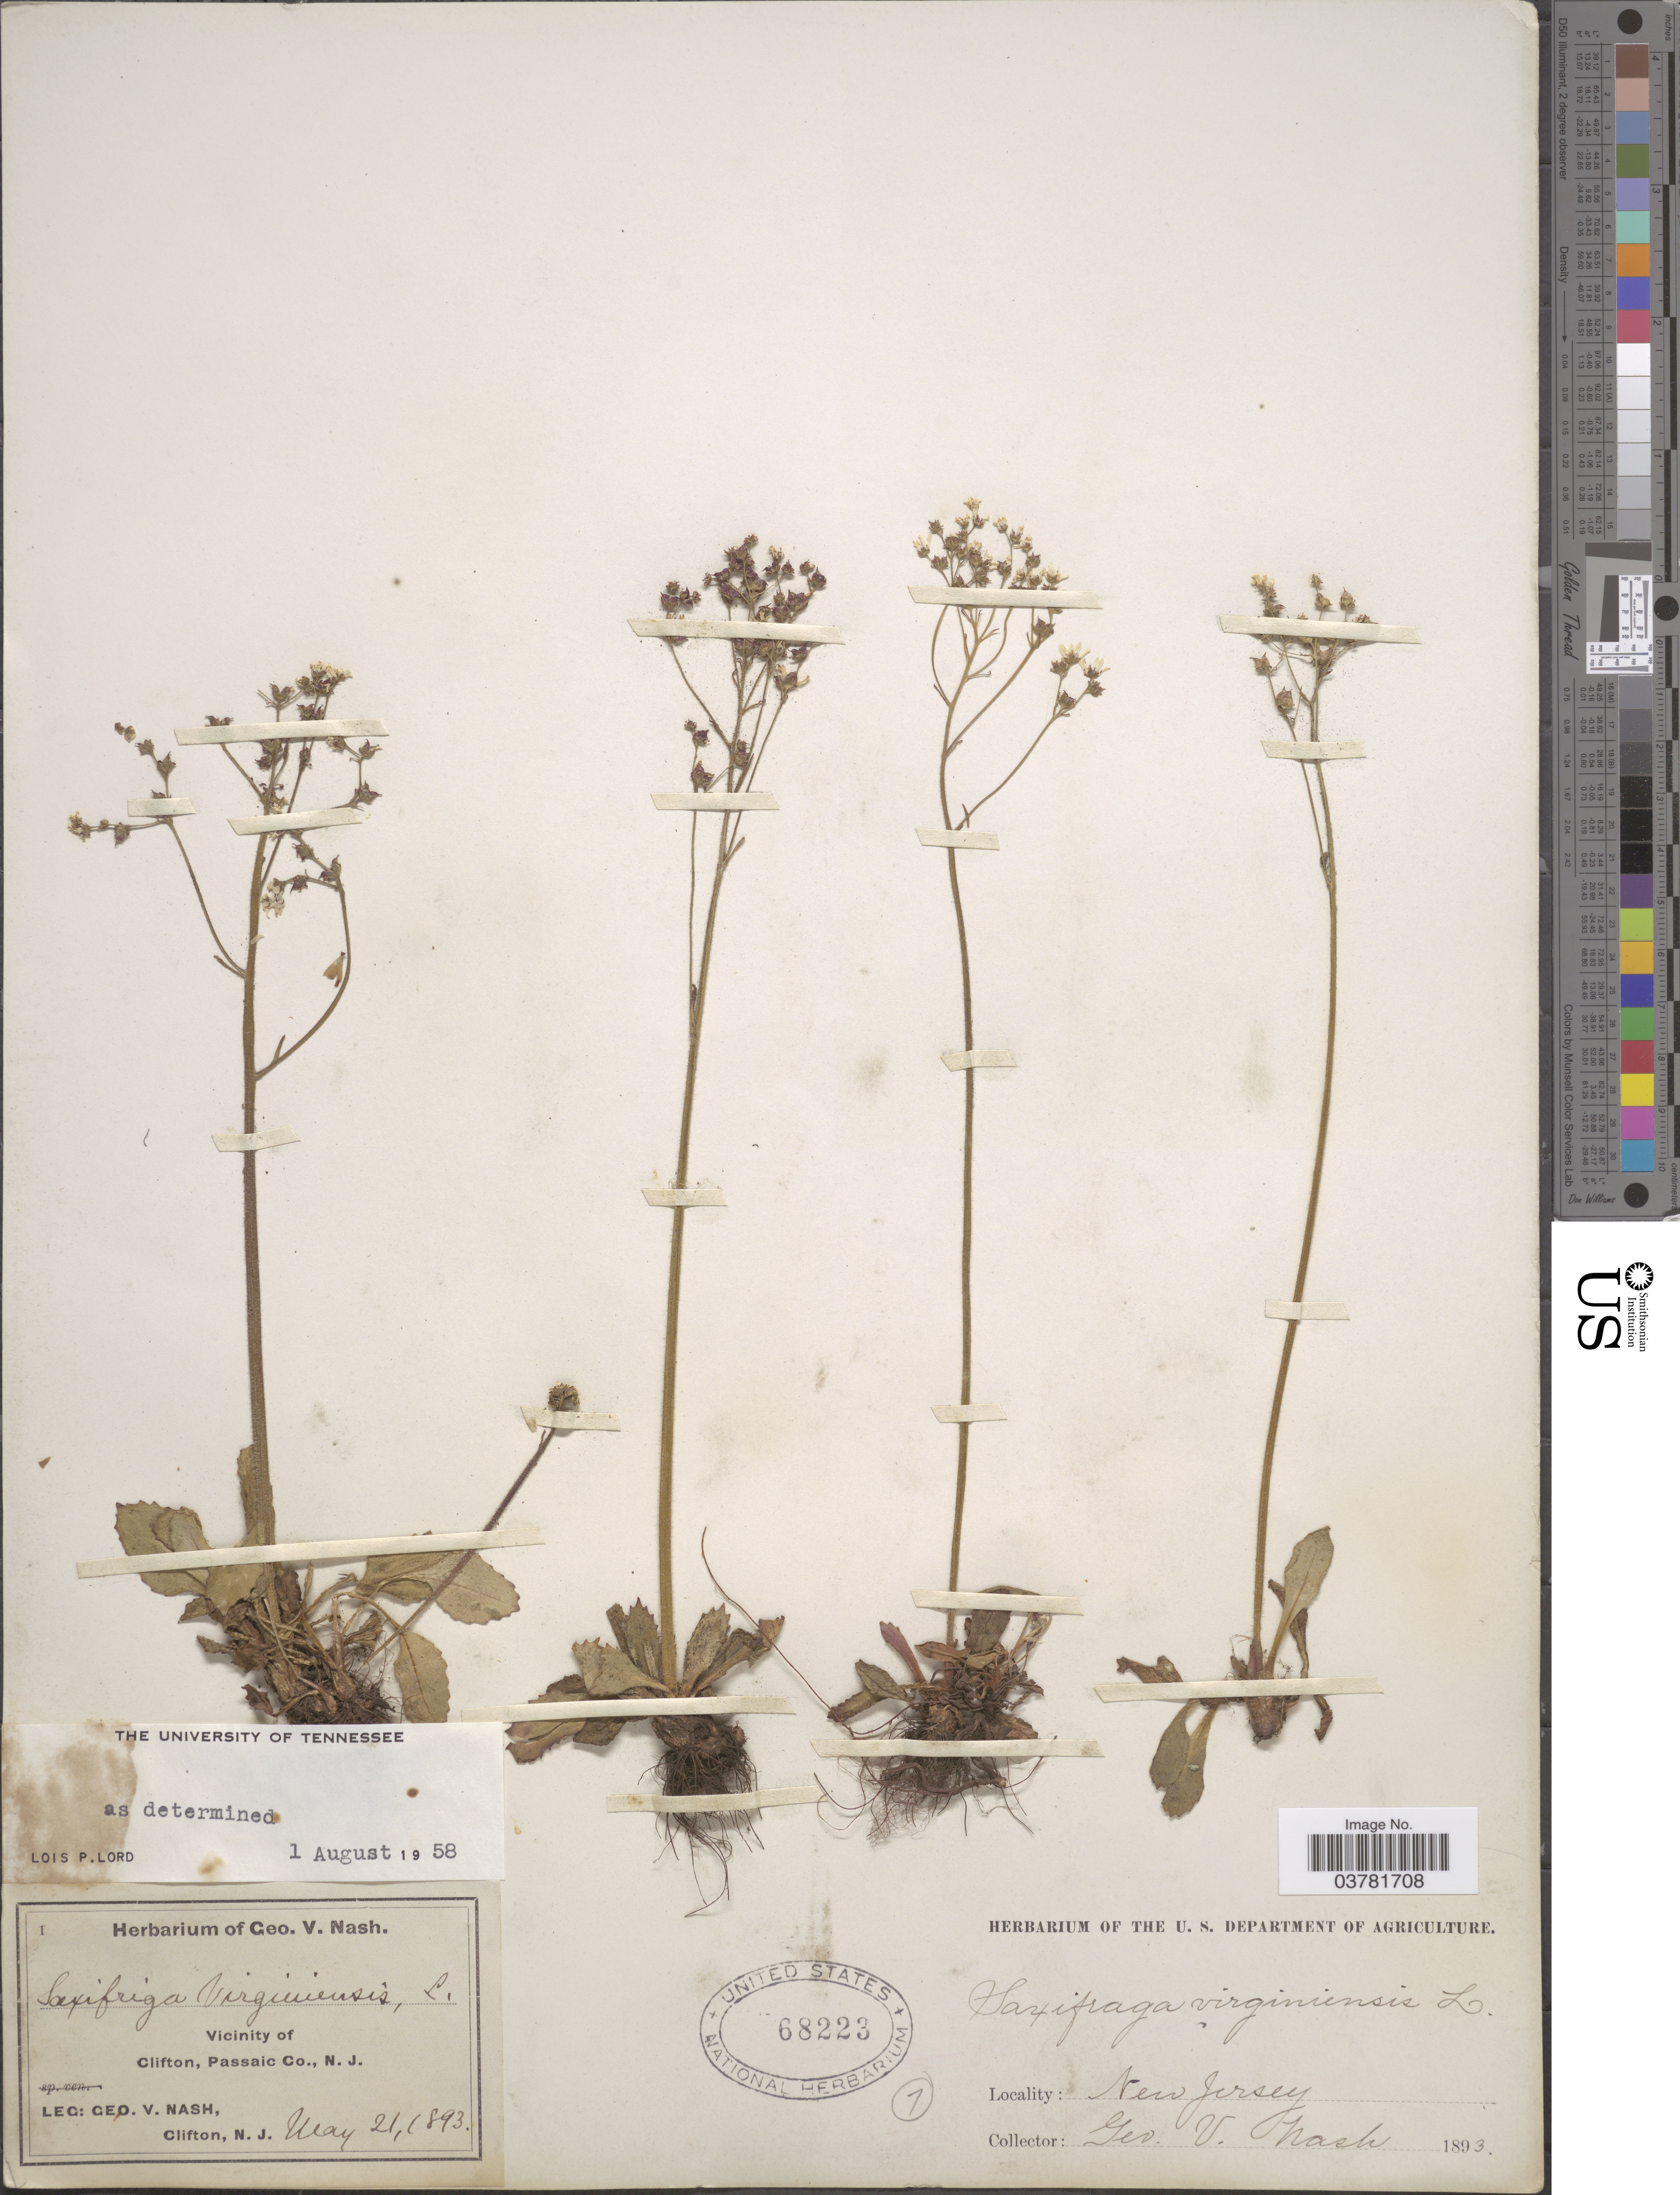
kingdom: Plantae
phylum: Tracheophyta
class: Magnoliopsida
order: Saxifragales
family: Saxifragaceae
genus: Micranthes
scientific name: Micranthes virginiensis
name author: (Michx.) Small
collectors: G. V. Nash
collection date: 1893-05-21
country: United States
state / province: New Jersey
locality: Vicinity of Clifton, Passaic Co.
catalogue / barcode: US 68223